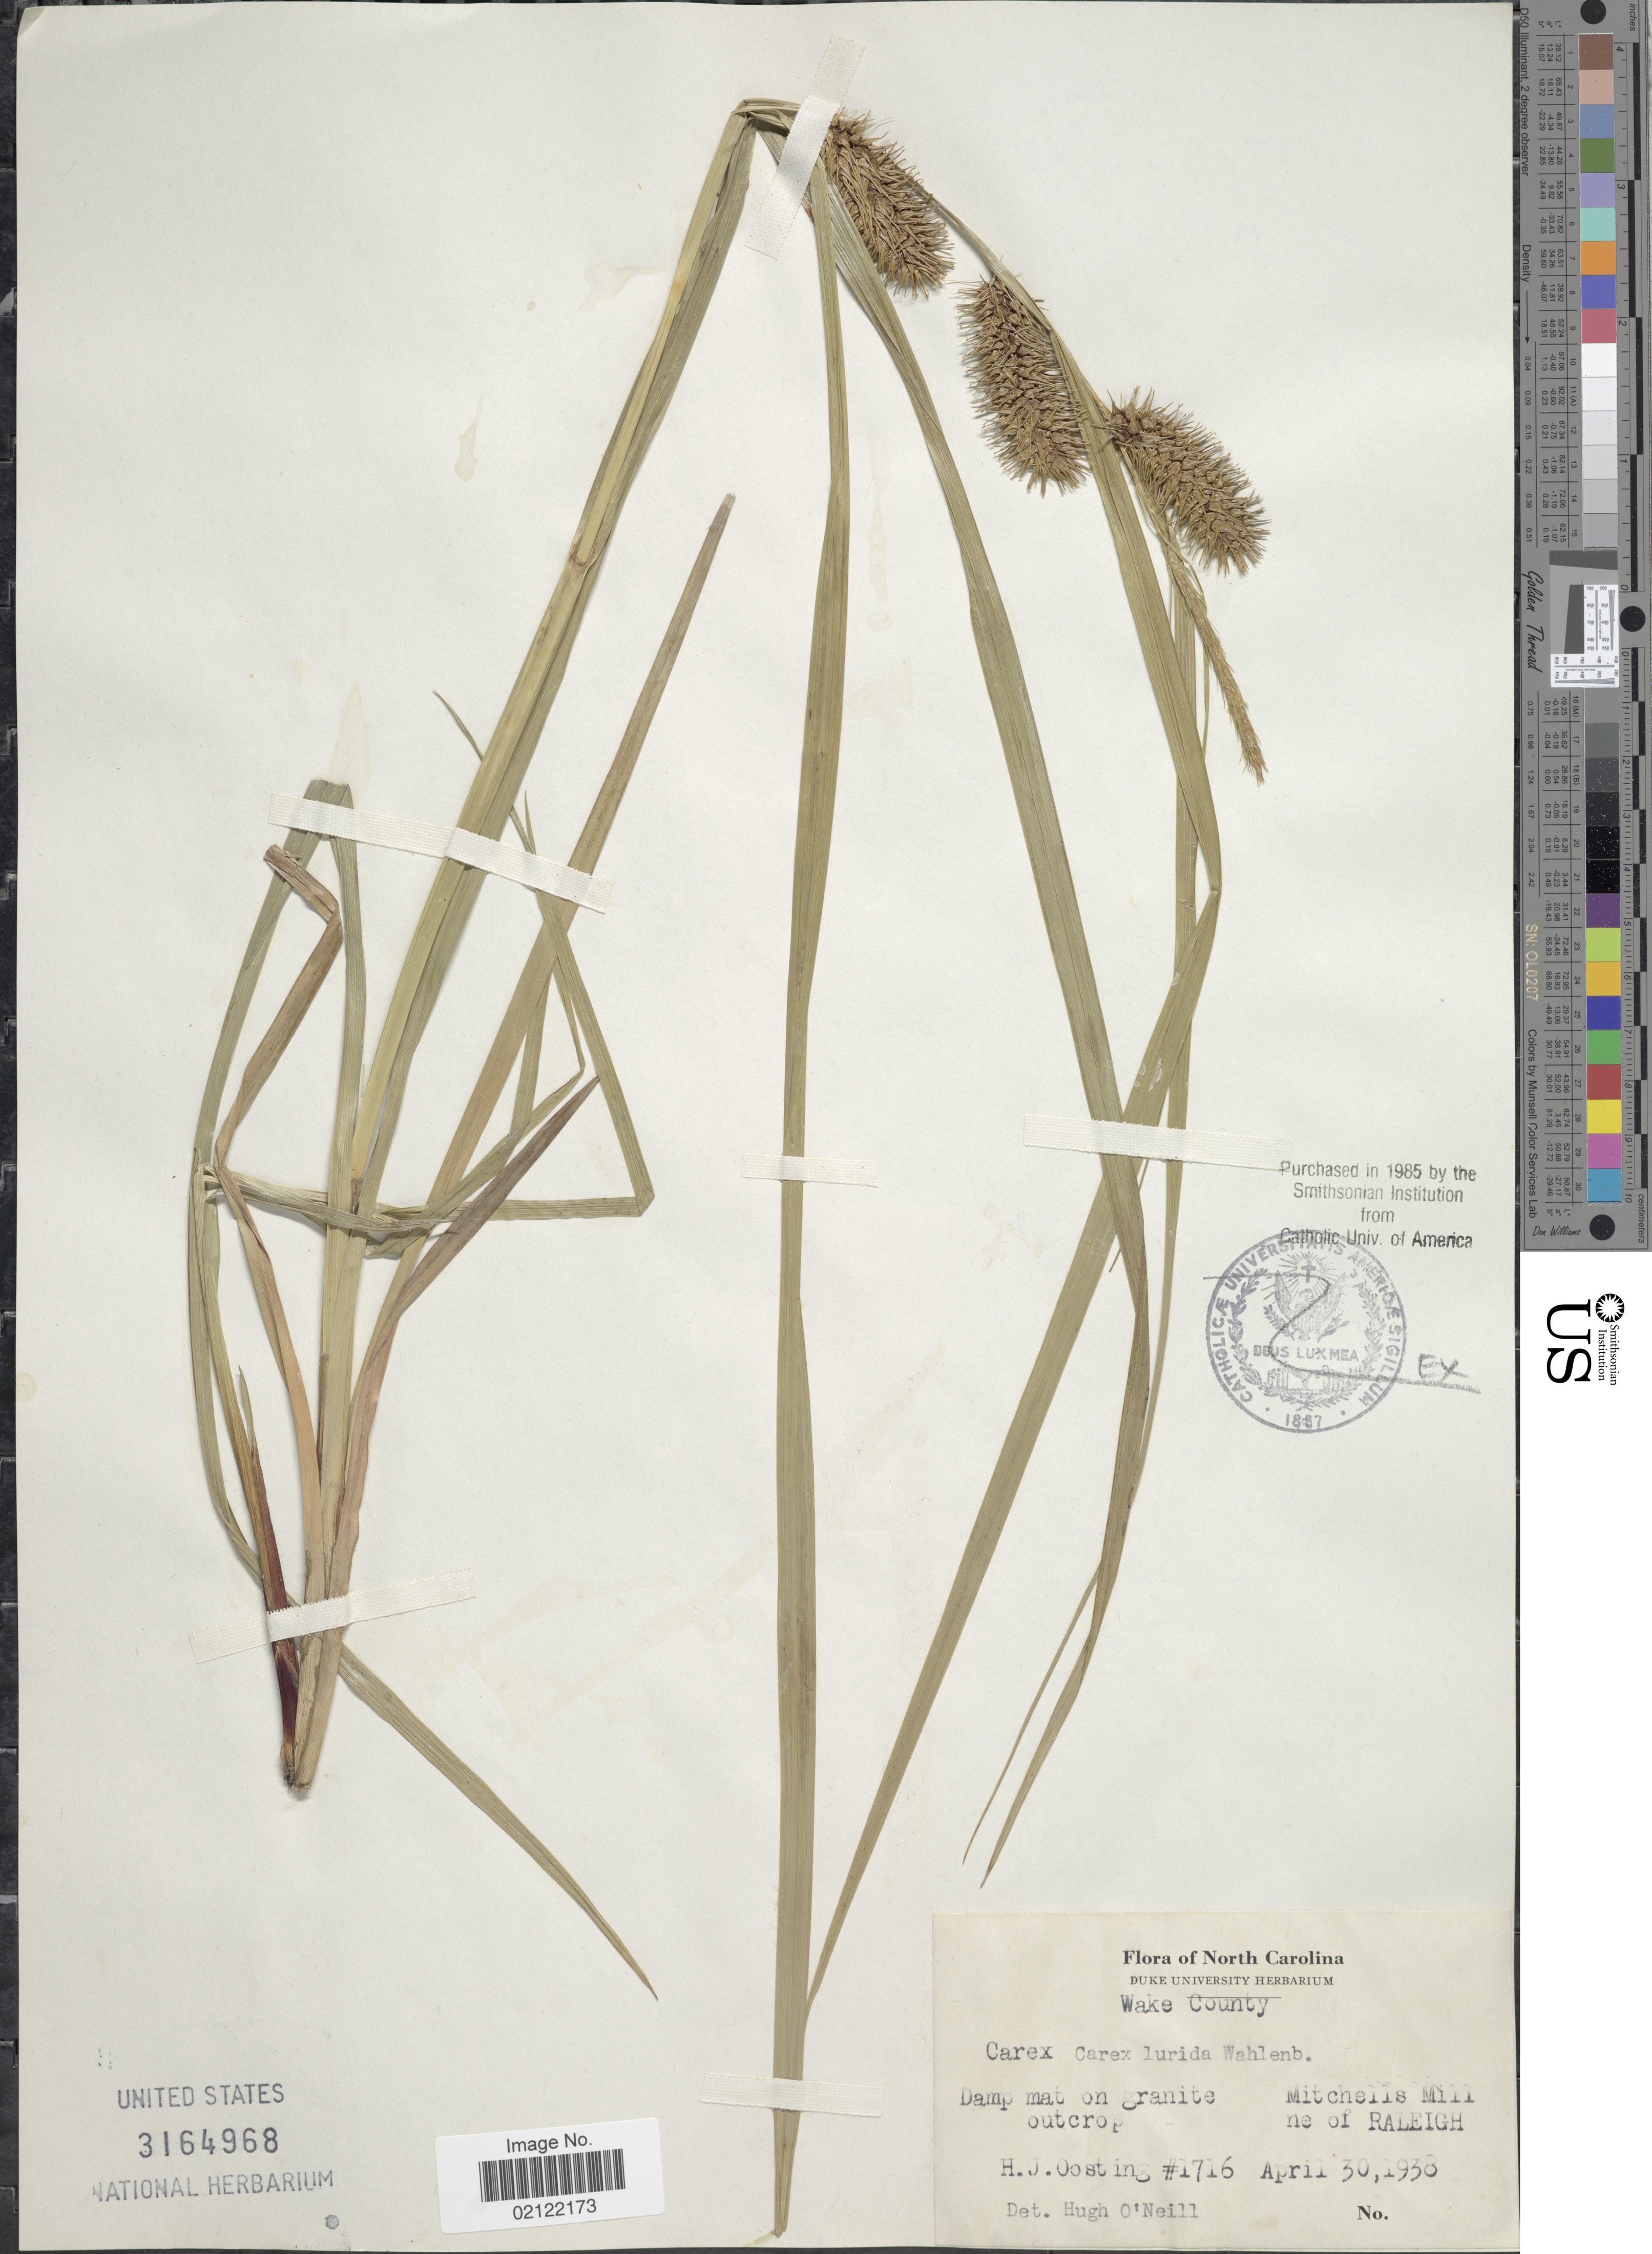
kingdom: Plantae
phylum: Tracheophyta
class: Liliopsida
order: Poales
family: Cyperaceae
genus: Carex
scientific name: Carex lurida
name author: Wahlenb.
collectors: H. Oosting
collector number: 1716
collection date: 1938-04-30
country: United States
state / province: North Carolina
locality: Wake County. Damp mat on granite outcrop. Mitchells Mill, ne of Raleigh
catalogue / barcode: US 3164968